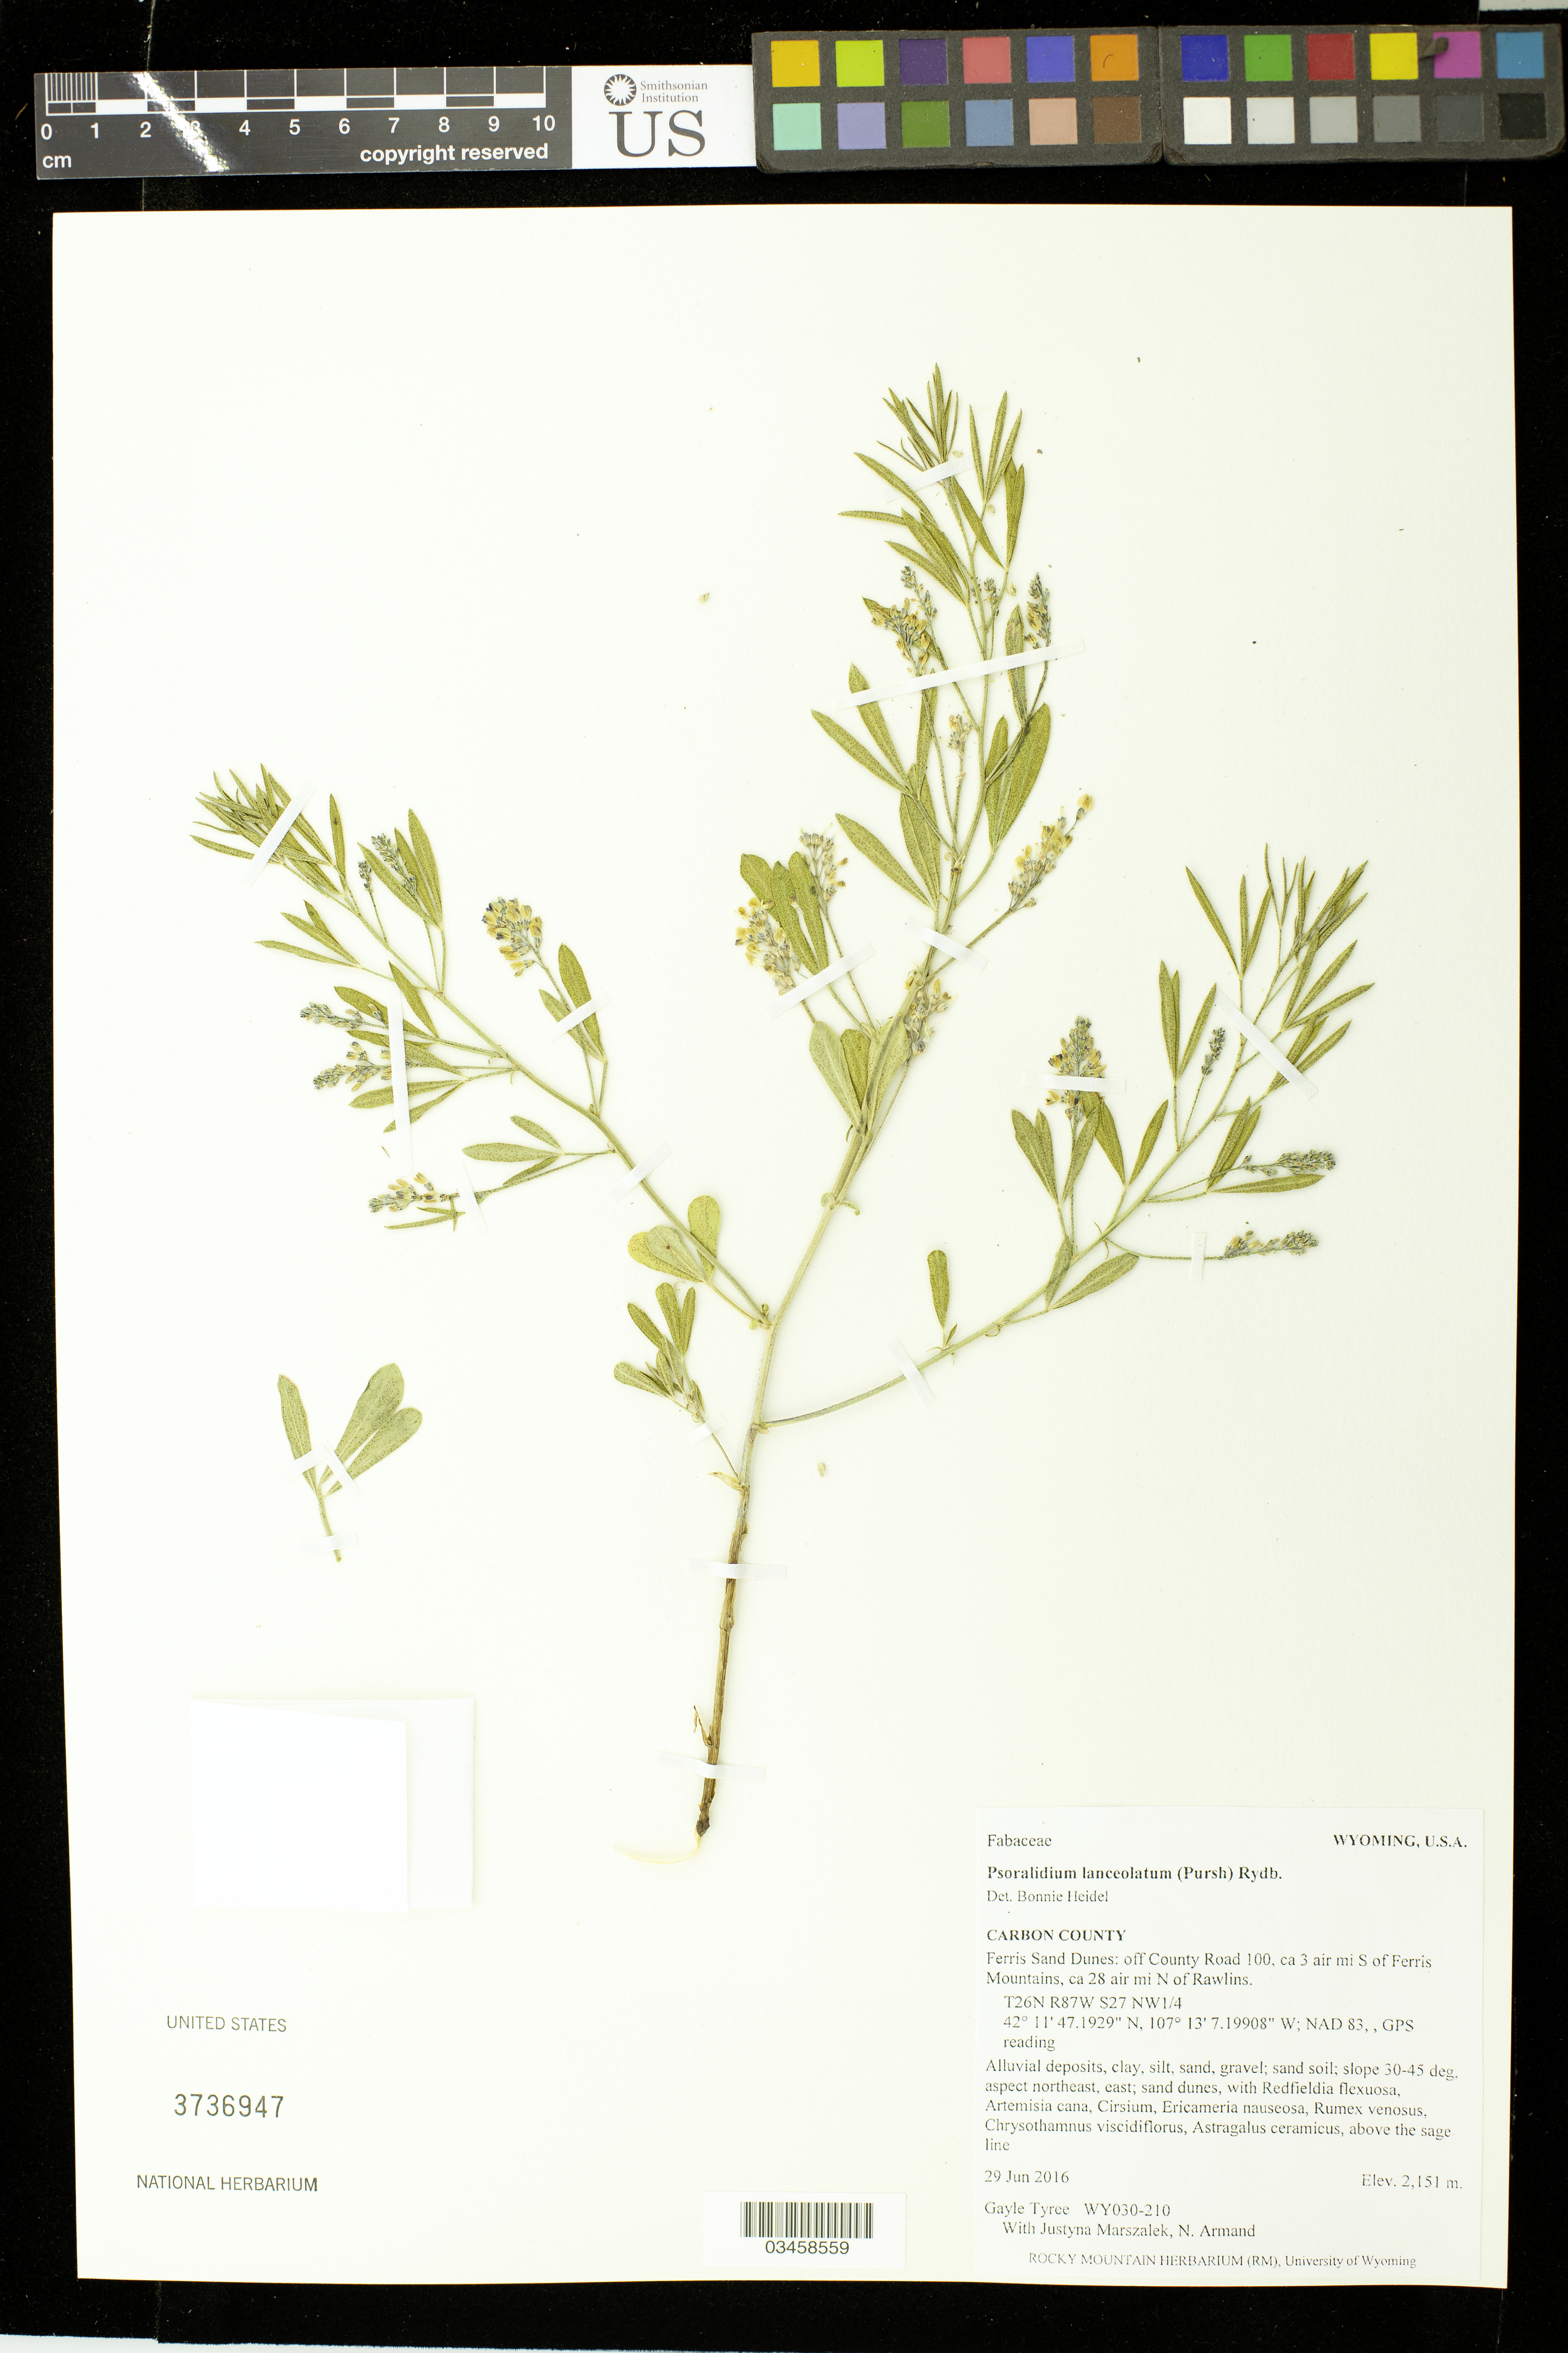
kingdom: Plantae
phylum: Tracheophyta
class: Magnoliopsida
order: Fabales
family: Fabaceae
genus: Psoralidium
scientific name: Psoralidium lanceolatum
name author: (Pursh) Rydb.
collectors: G. Tyree, J. Marszalek & N. Armand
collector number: WY030-210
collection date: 2016-06-29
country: United States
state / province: Wyoming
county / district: Carbon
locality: Ferris Sand Dunes, off County Road 100, 3 air mi. S of Ferris Mountains, 28 air mi. N of Rawlins. T26N R87W S27 NW1/4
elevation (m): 2151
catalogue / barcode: US 3736947